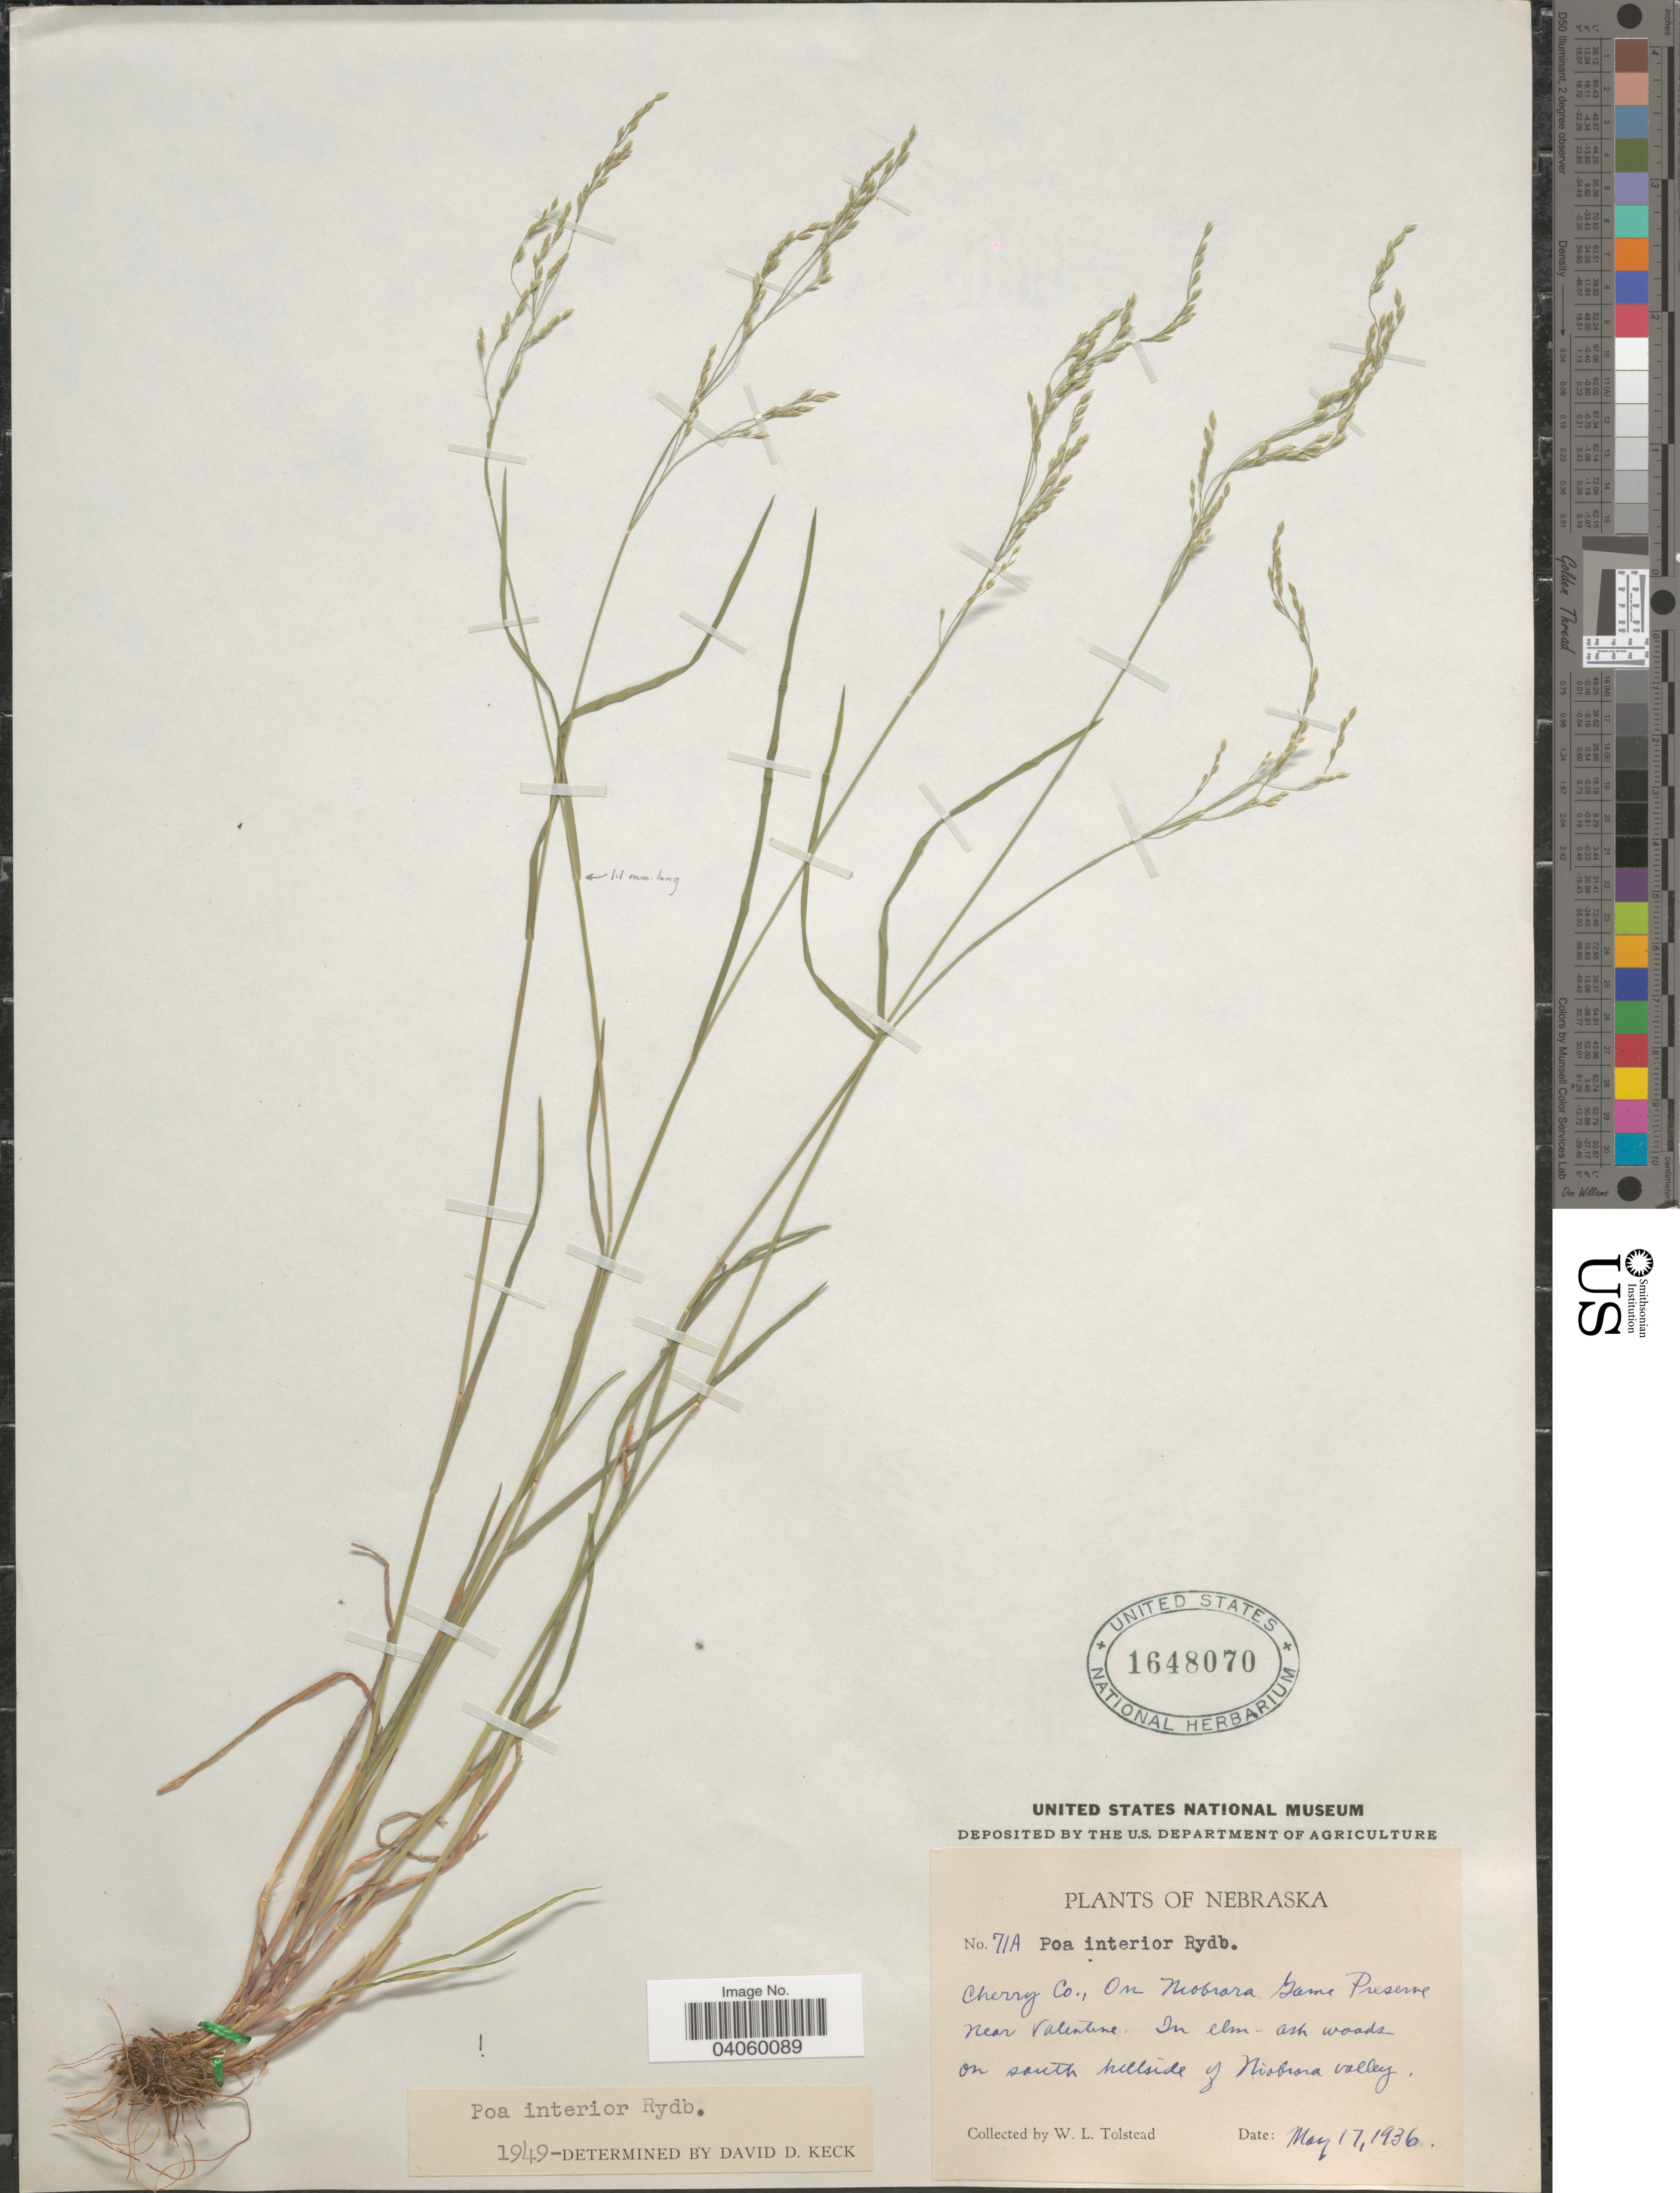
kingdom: Plantae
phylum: Tracheophyta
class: Liliopsida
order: Poales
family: Poaceae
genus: Poa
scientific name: Poa interior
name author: Rydb.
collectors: W. Tolstead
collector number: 71A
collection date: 1936-05-17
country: United States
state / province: Nebraska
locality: Cherry Co., On Niobrara Game Preserve. Near Valentine. On south hillside of Niobrara valley.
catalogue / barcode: US 1648070